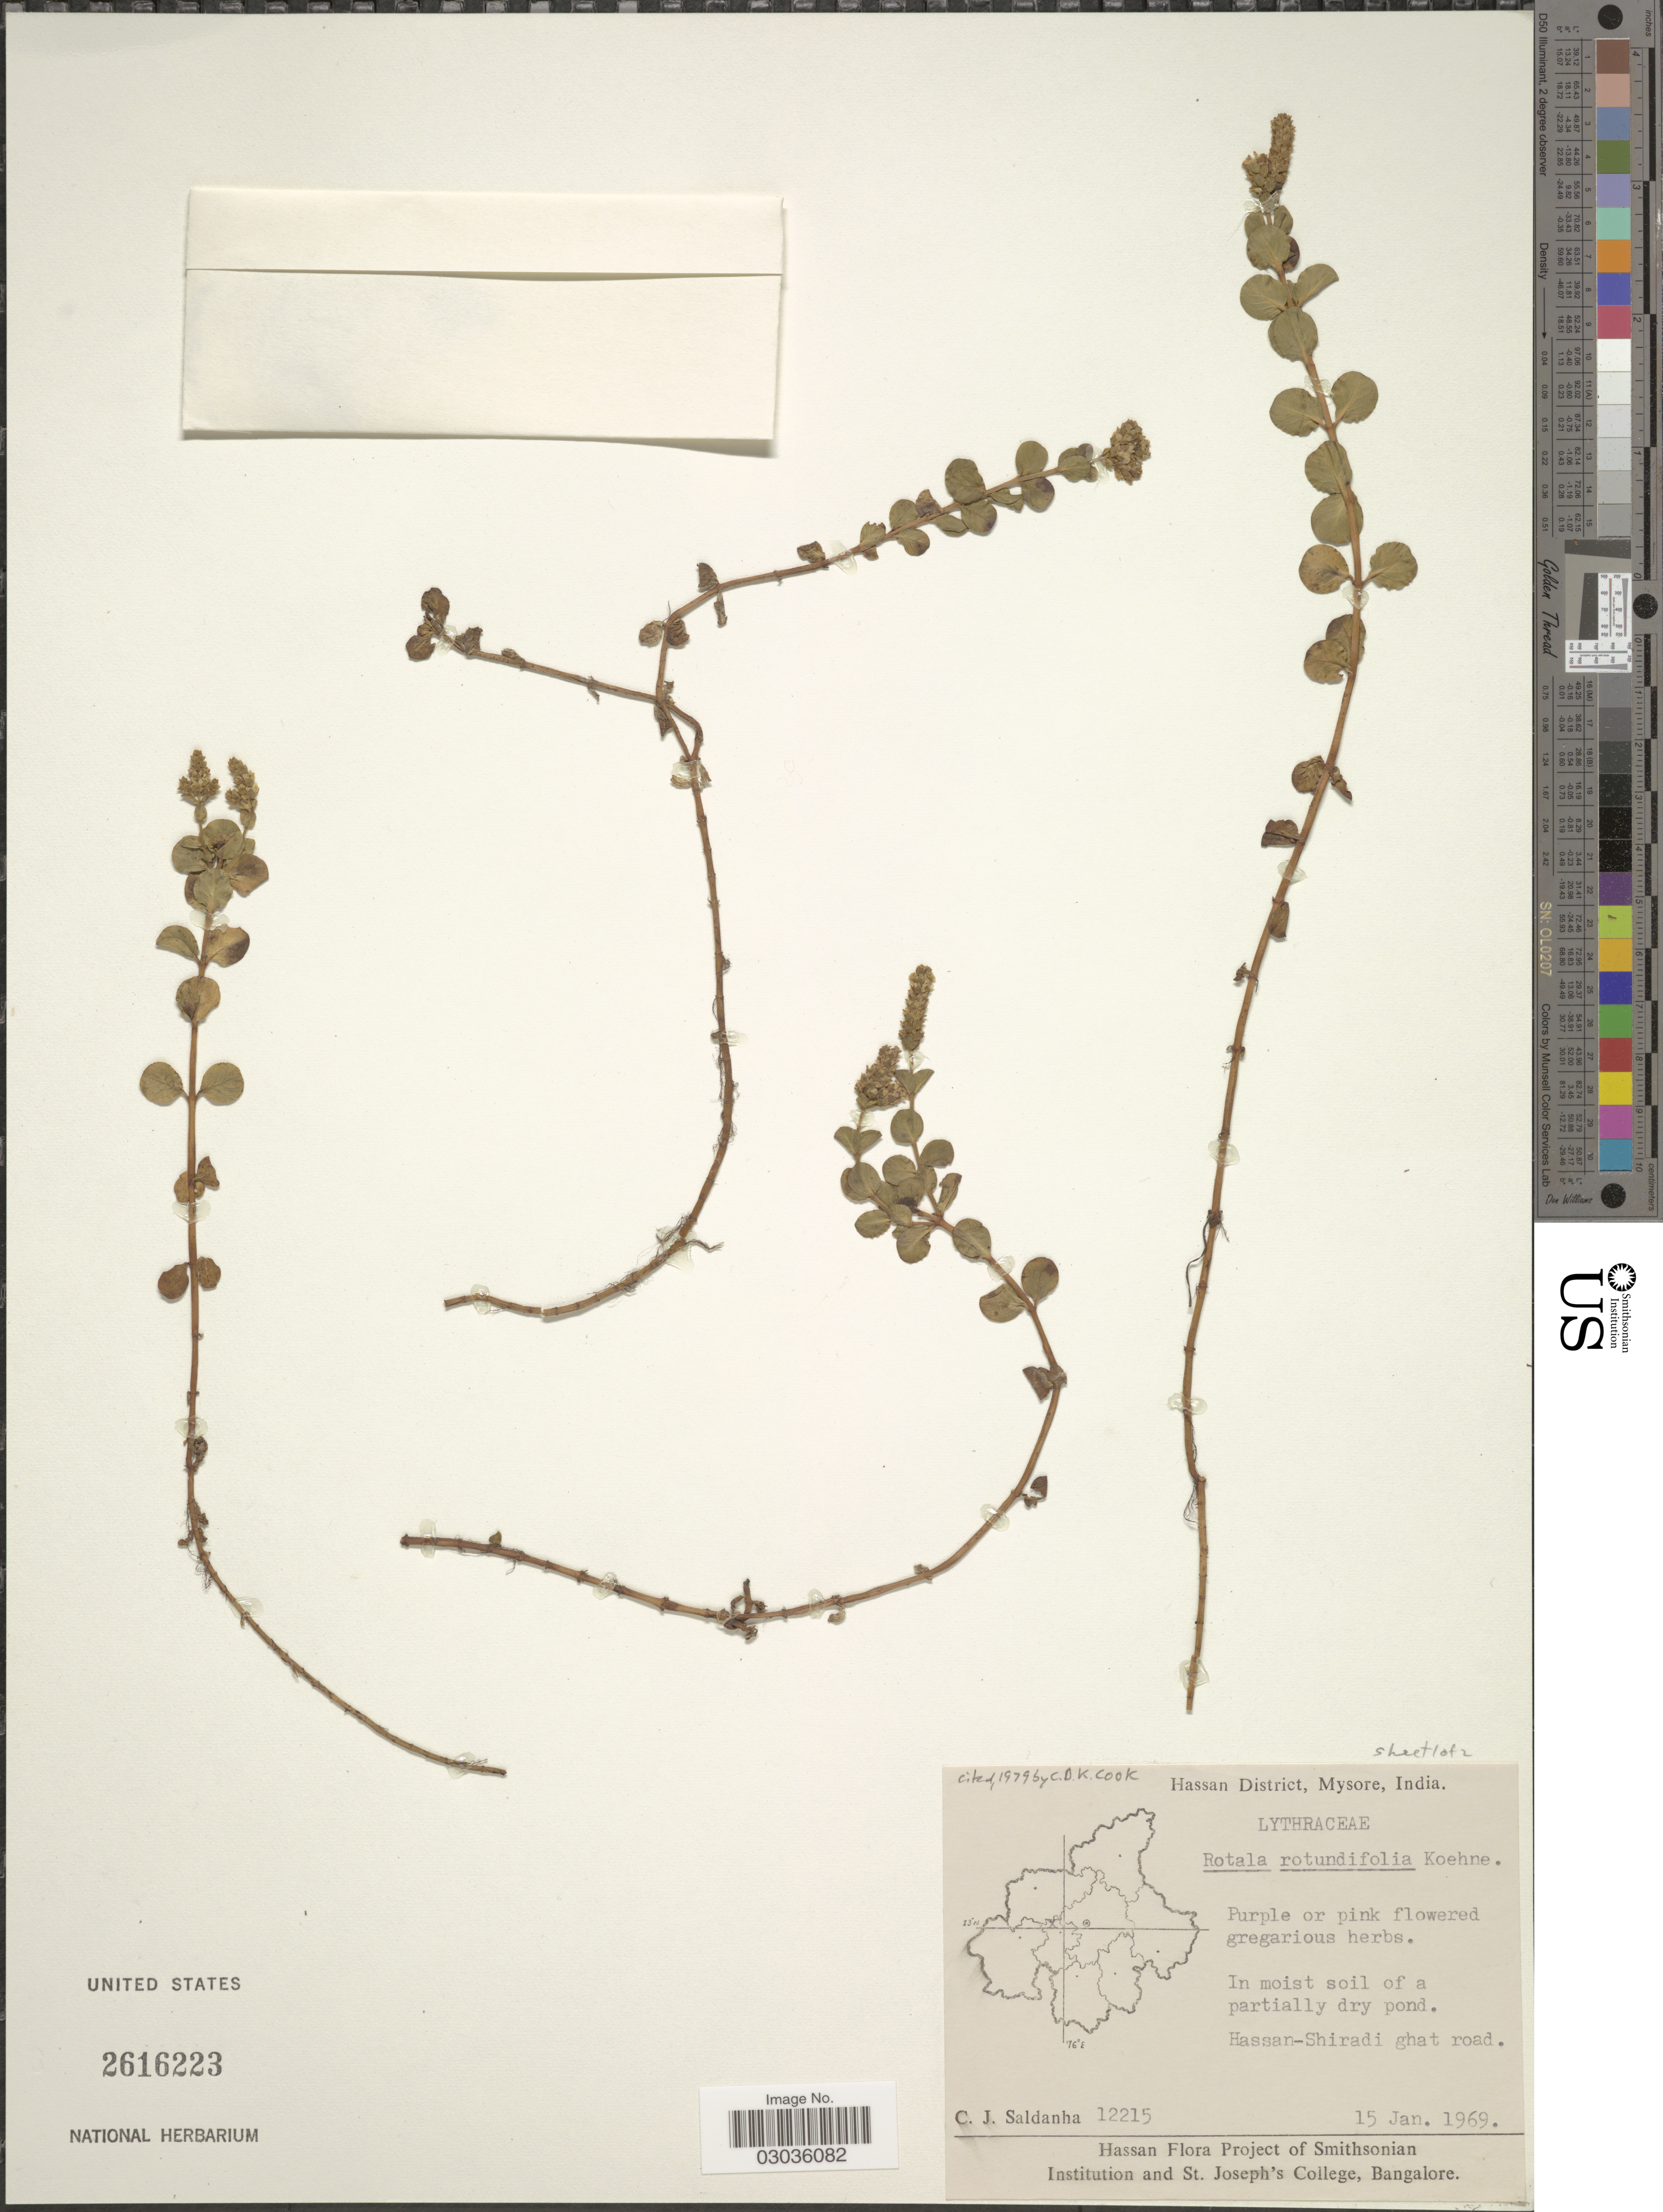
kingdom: Plantae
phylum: Tracheophyta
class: Magnoliopsida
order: Myrtales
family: Lythraceae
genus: Rotala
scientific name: Rotala rotundifolia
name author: (Buch.-Ham. & Roxb.) Koehne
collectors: C. J. Saldanha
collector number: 12215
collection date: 1969-01-15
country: India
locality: Hassan District, Mysore, Hasssan-Shiradi ghat road.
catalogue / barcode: US 2616223